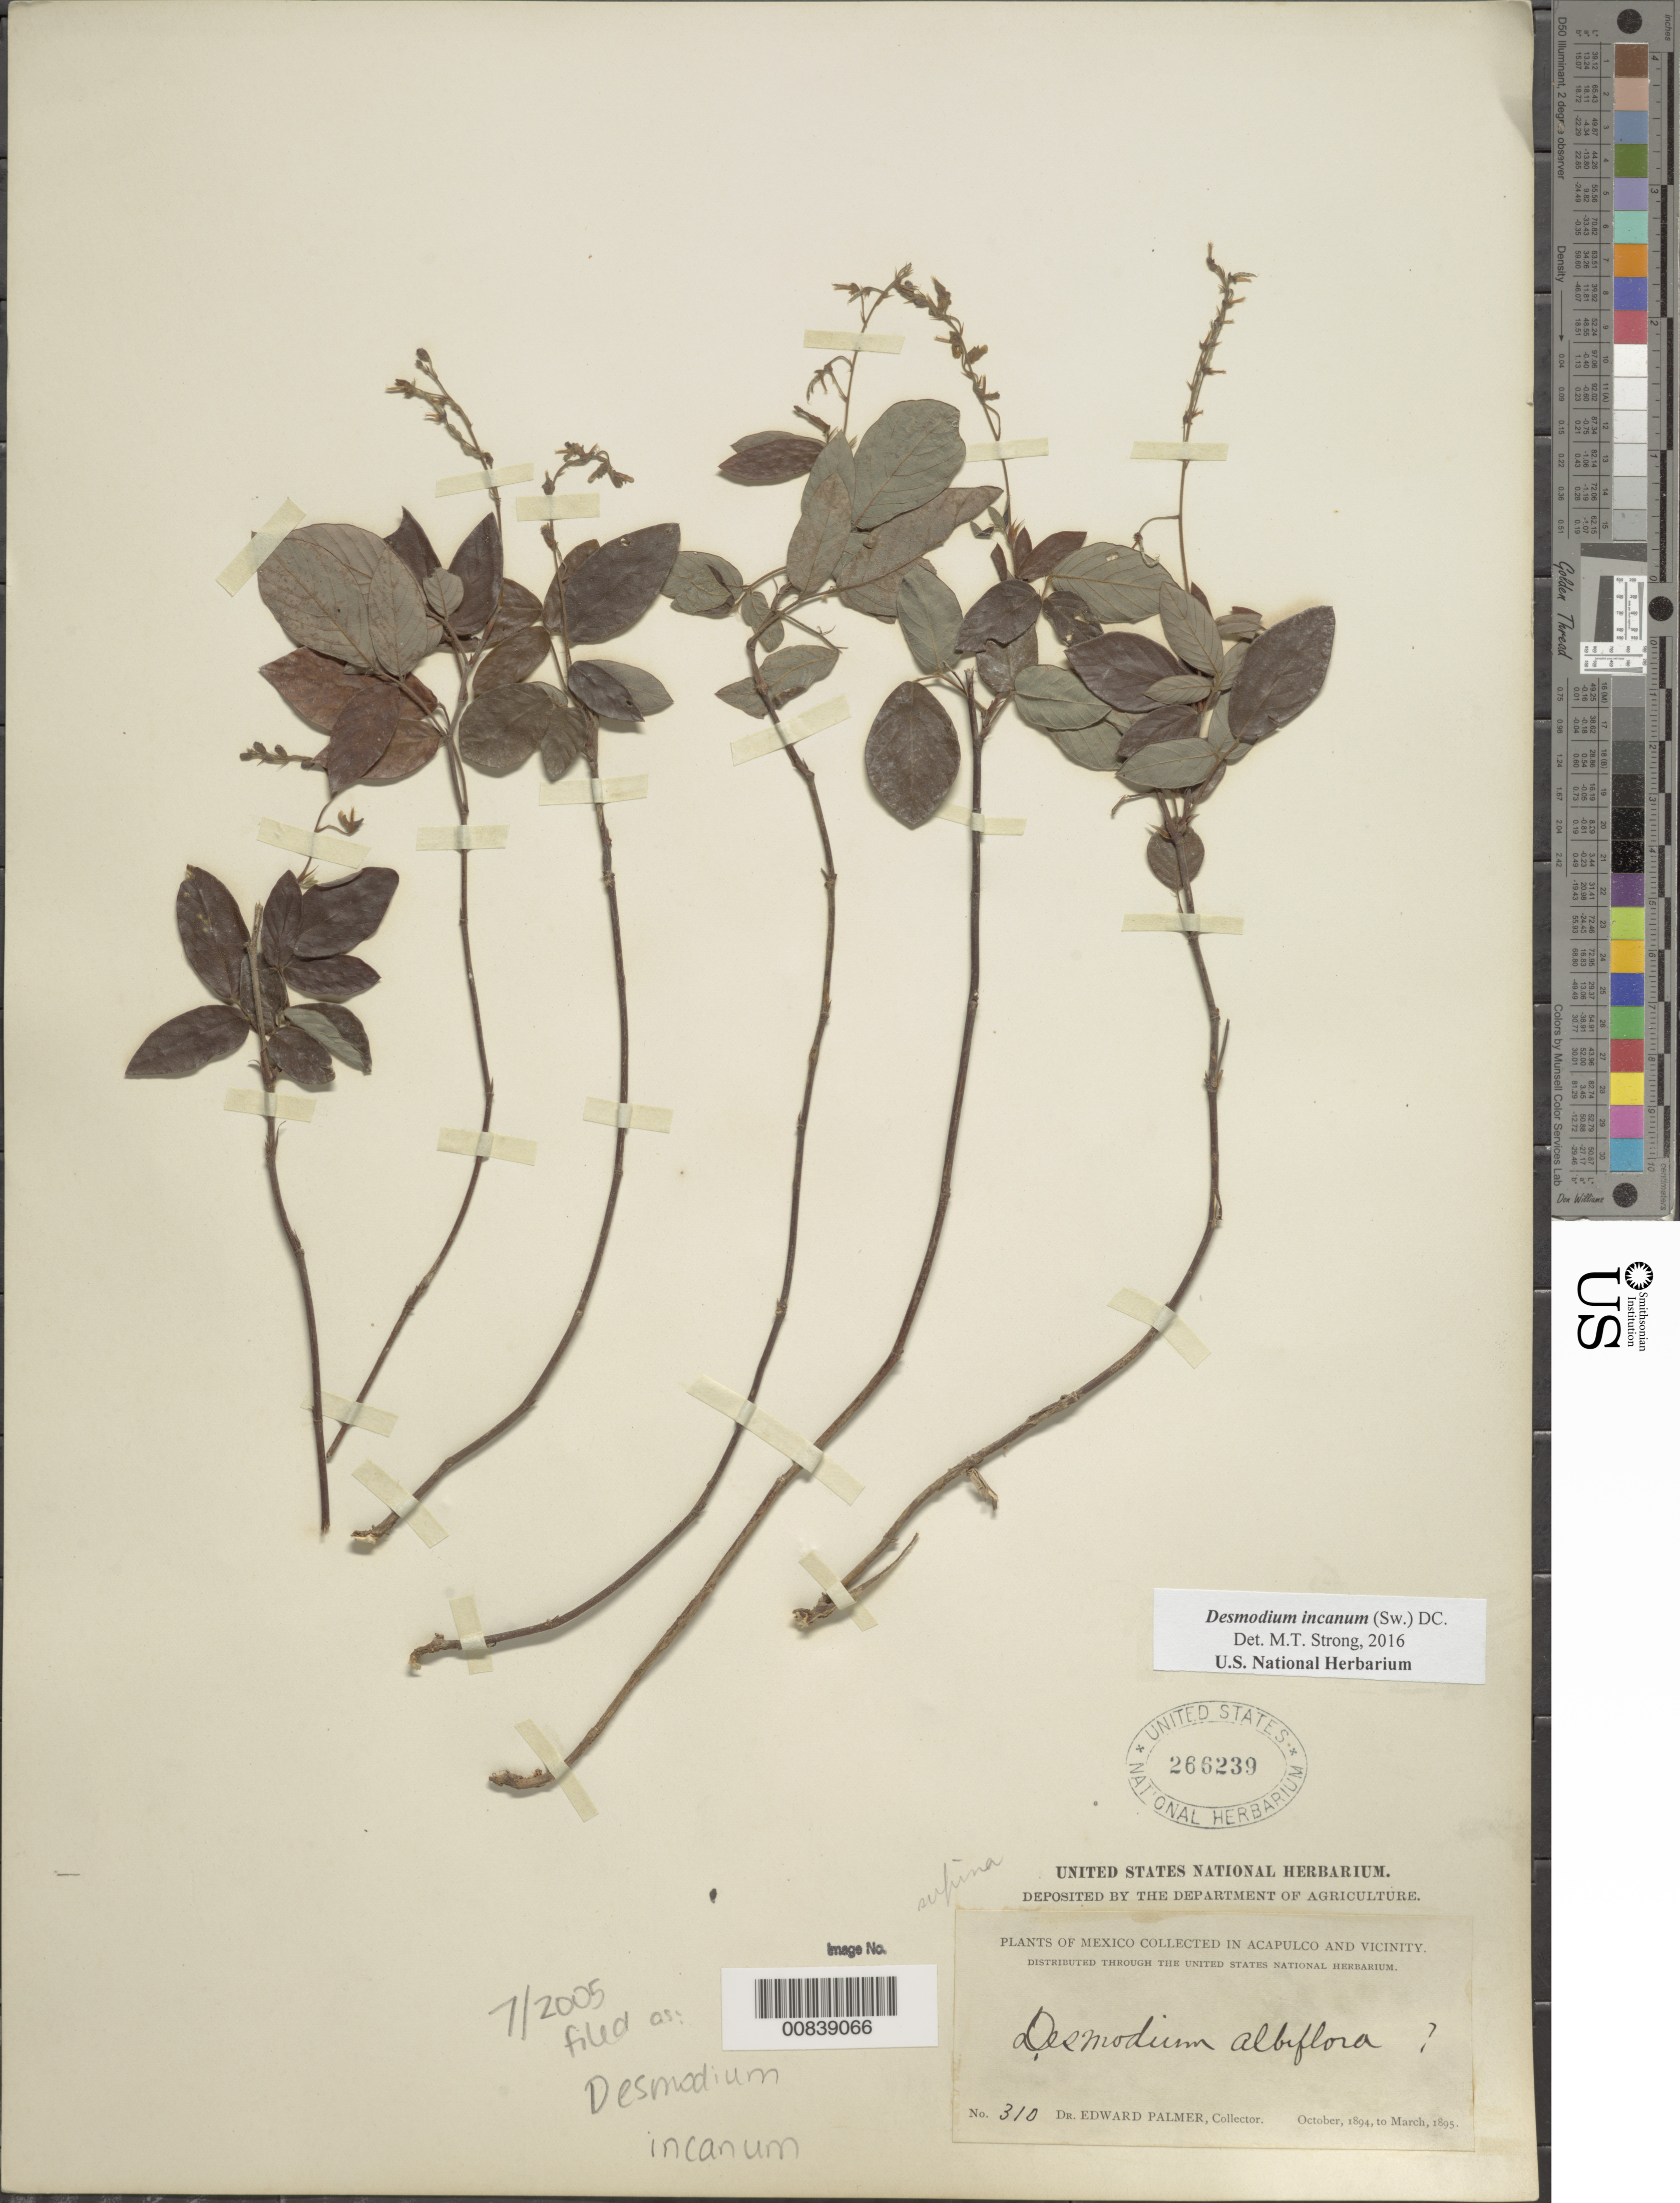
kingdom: Plantae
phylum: Tracheophyta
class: Magnoliopsida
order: Fabales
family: Fabaceae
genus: Desmodium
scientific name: Desmodium incanum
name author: (Sw.) DC.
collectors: E. Palmer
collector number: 310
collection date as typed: Oct 1894 to -- Mar 1895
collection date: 1894-10/1895-03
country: Mexico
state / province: Guerrero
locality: Acapulco, Guerrero and vicinity.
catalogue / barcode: US 266239